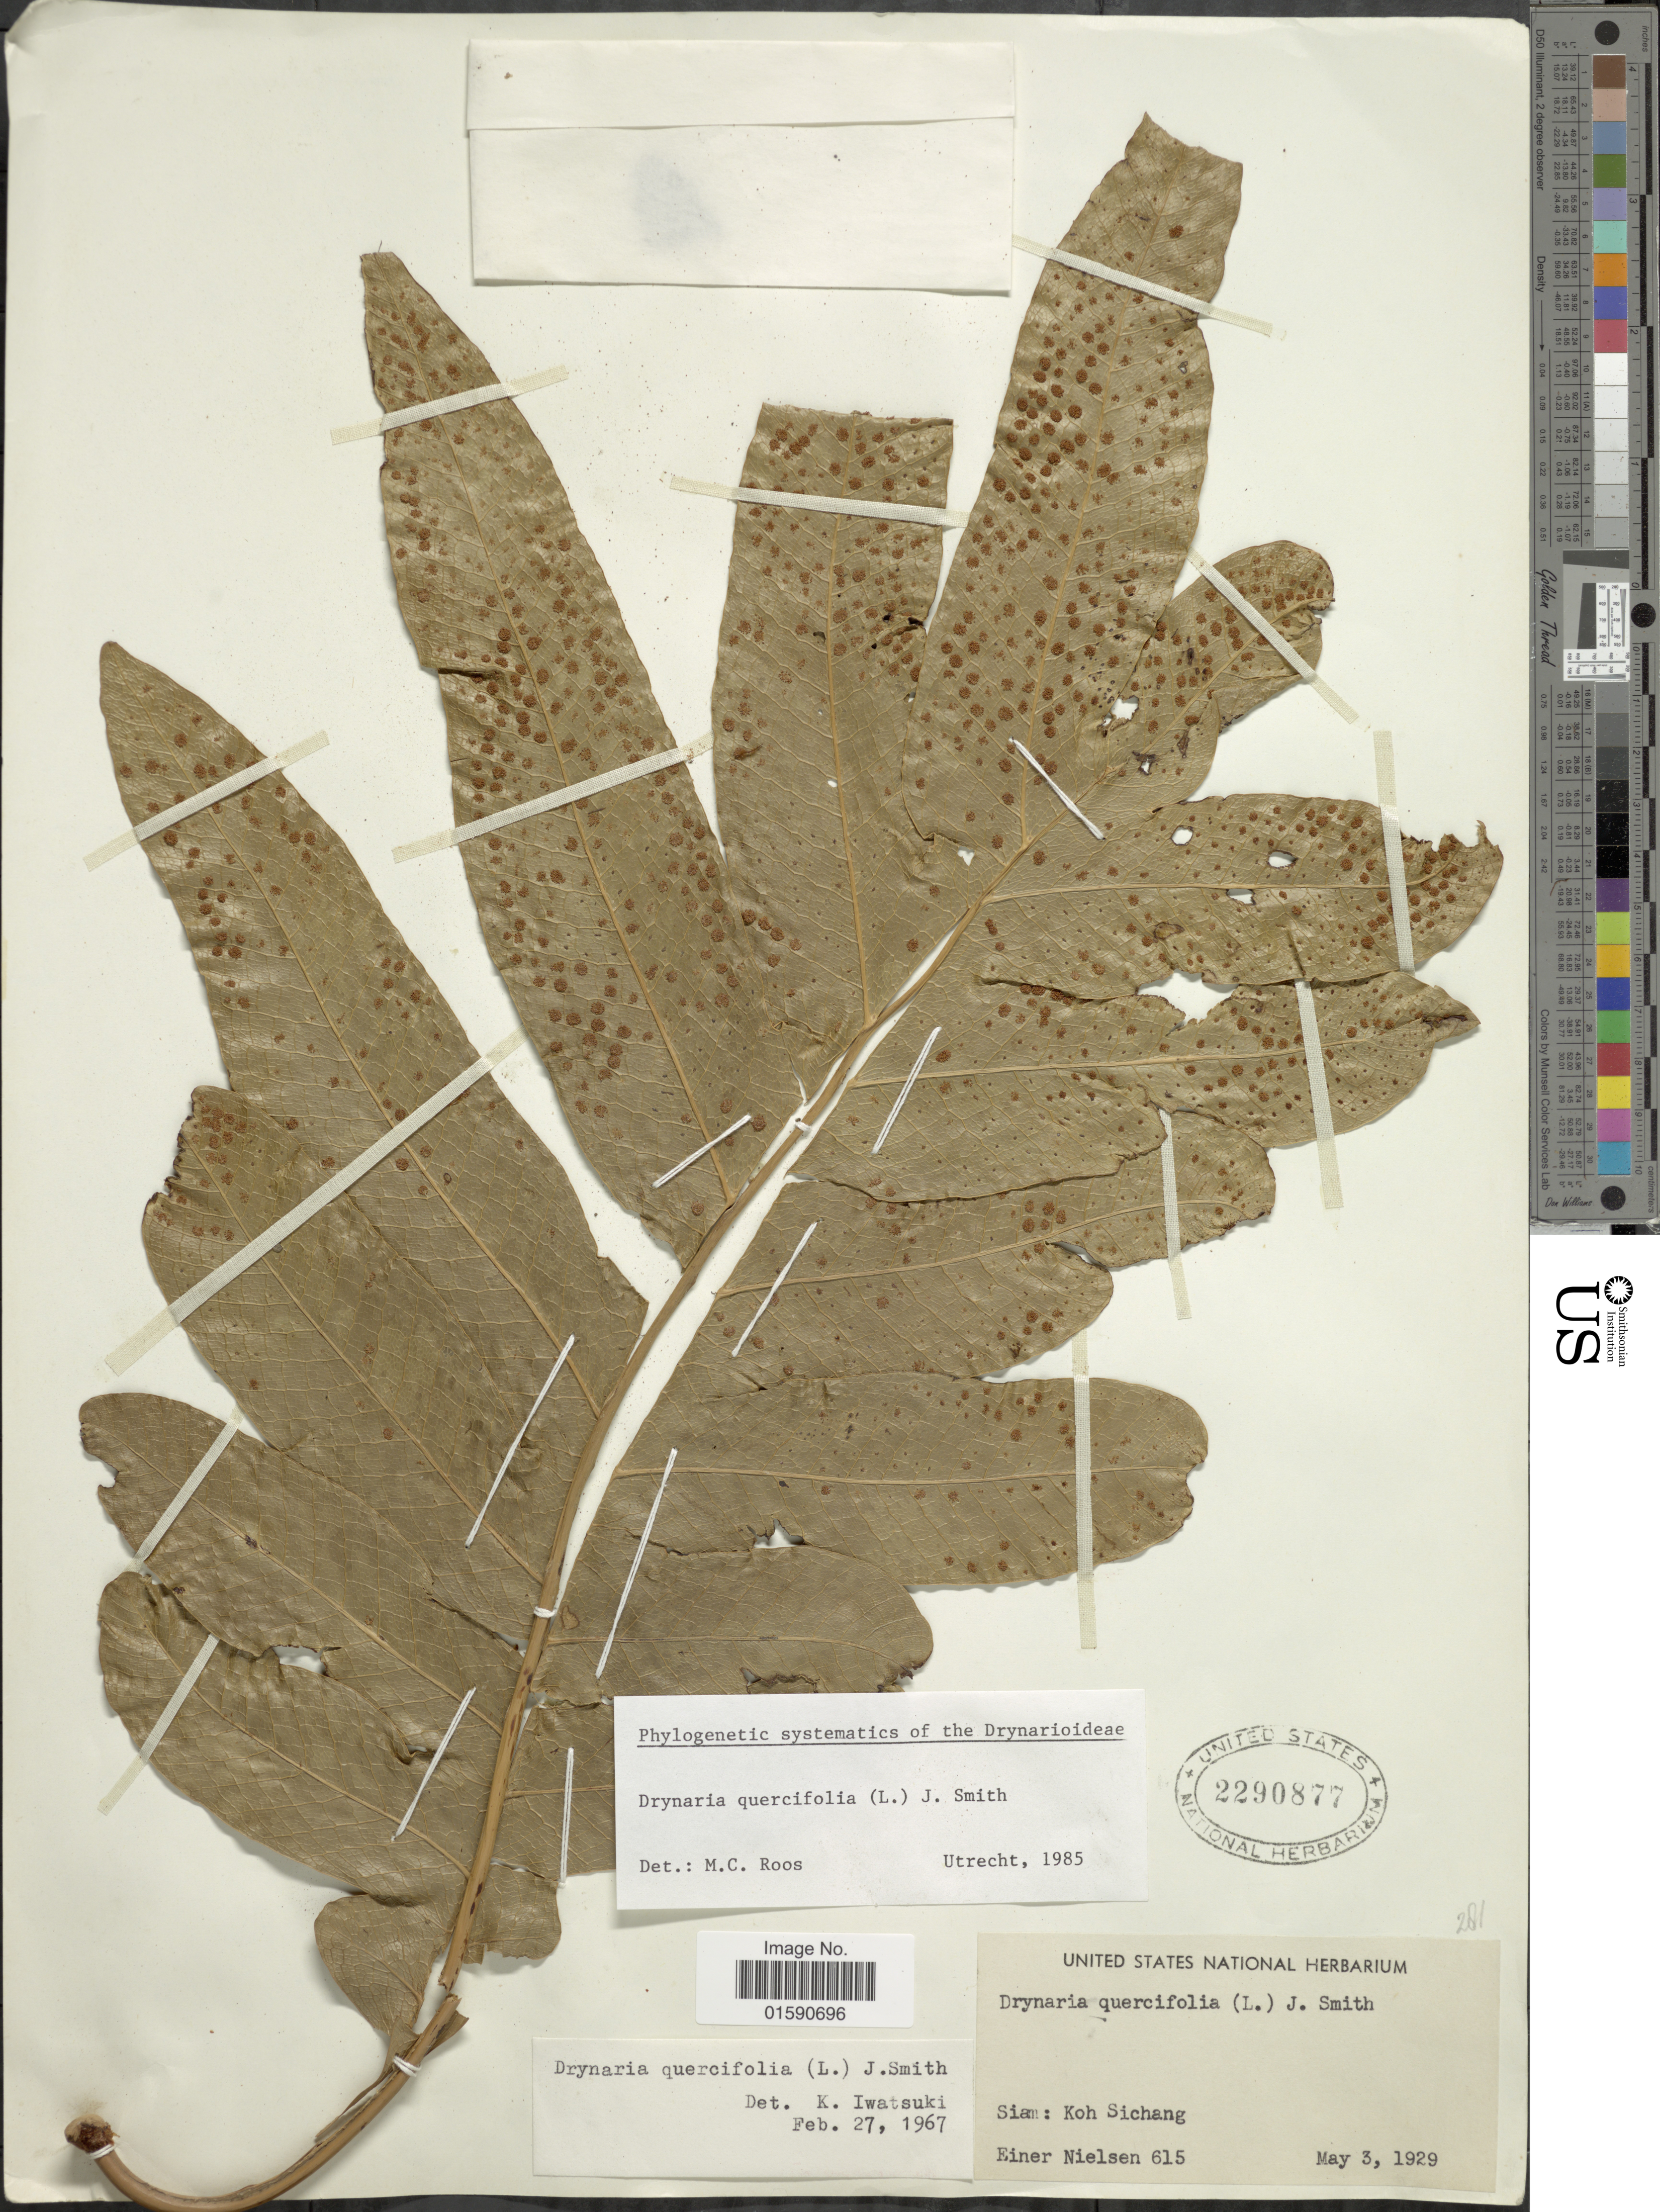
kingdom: Plantae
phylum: Tracheophyta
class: Polypodiopsida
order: Polypodiales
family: Polypodiaceae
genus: Drynaria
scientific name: Drynaria quercifolia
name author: (L.) J. Sm.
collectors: E. Nielsen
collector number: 615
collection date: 1929-05-03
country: Thailand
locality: Siam: Koh Sichang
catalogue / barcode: US 2290877